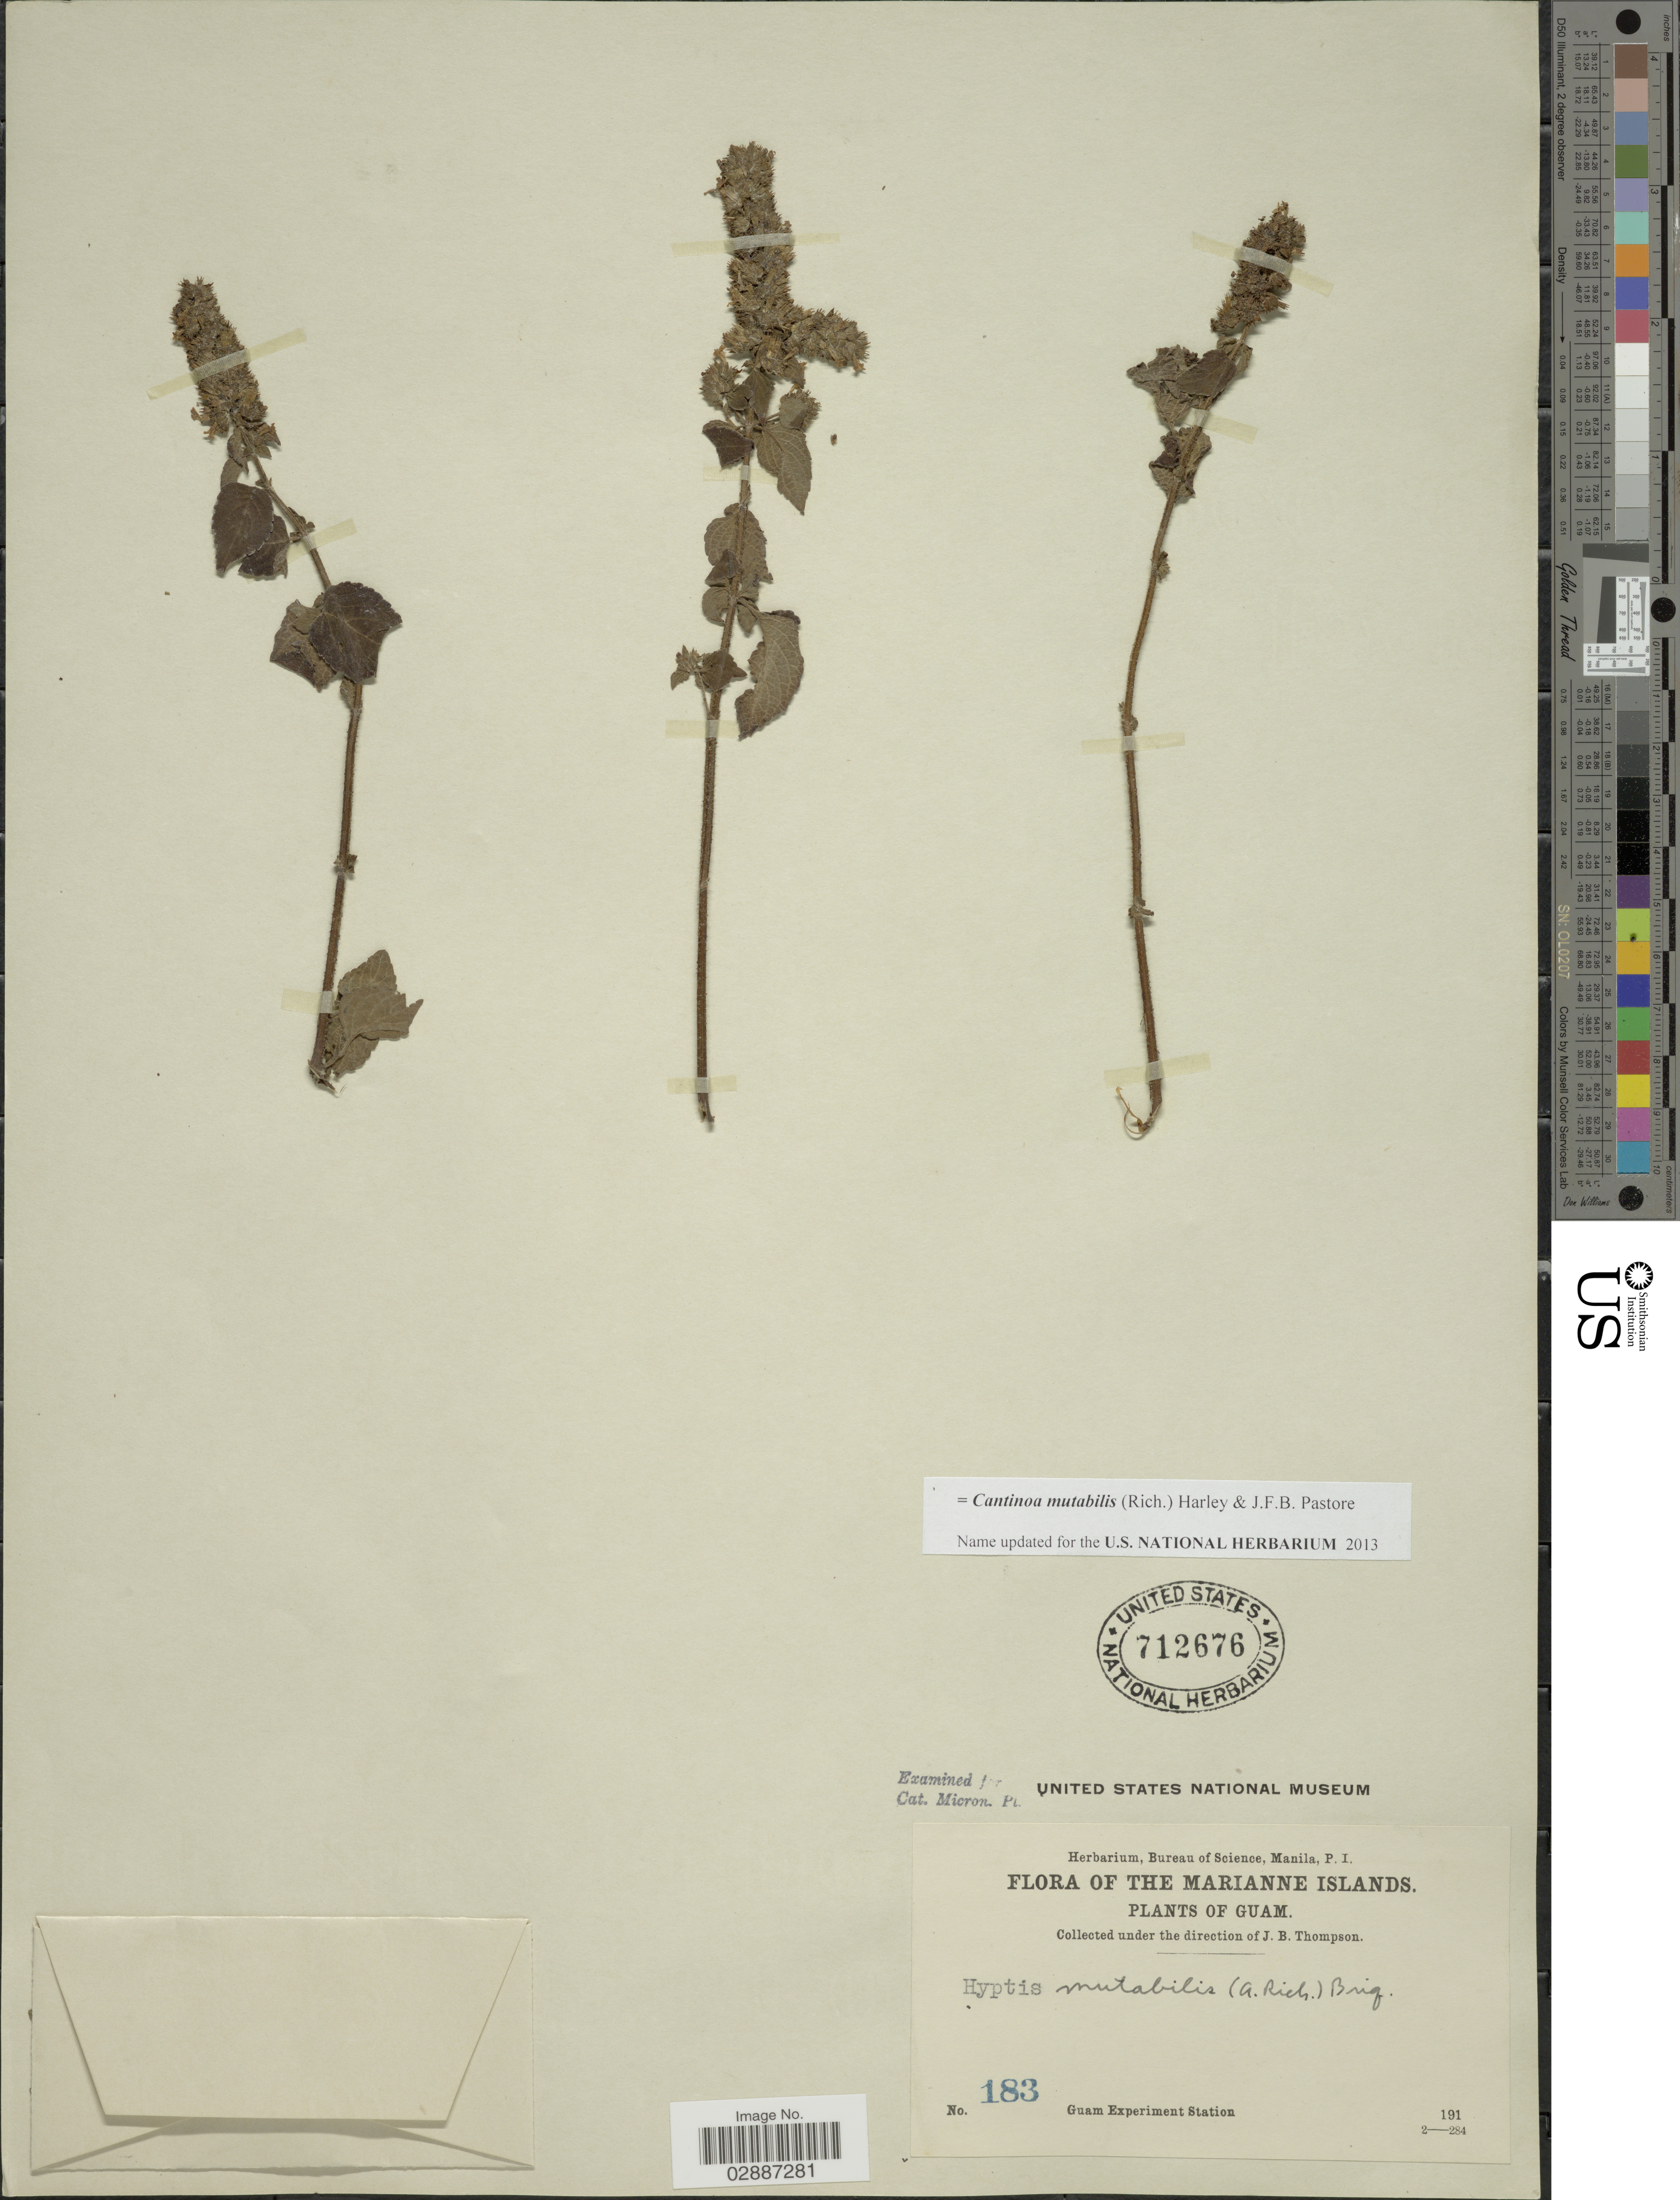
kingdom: Plantae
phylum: Tracheophyta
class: Magnoliopsida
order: Lamiales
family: Lamiaceae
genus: Cantinoa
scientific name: Cantinoa mutabilis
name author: (Rich.) Harley & J.F.B. Pastore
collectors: Guam Exp. Sta.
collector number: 183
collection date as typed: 191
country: Guam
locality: Marianne Islands.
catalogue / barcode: US 712676